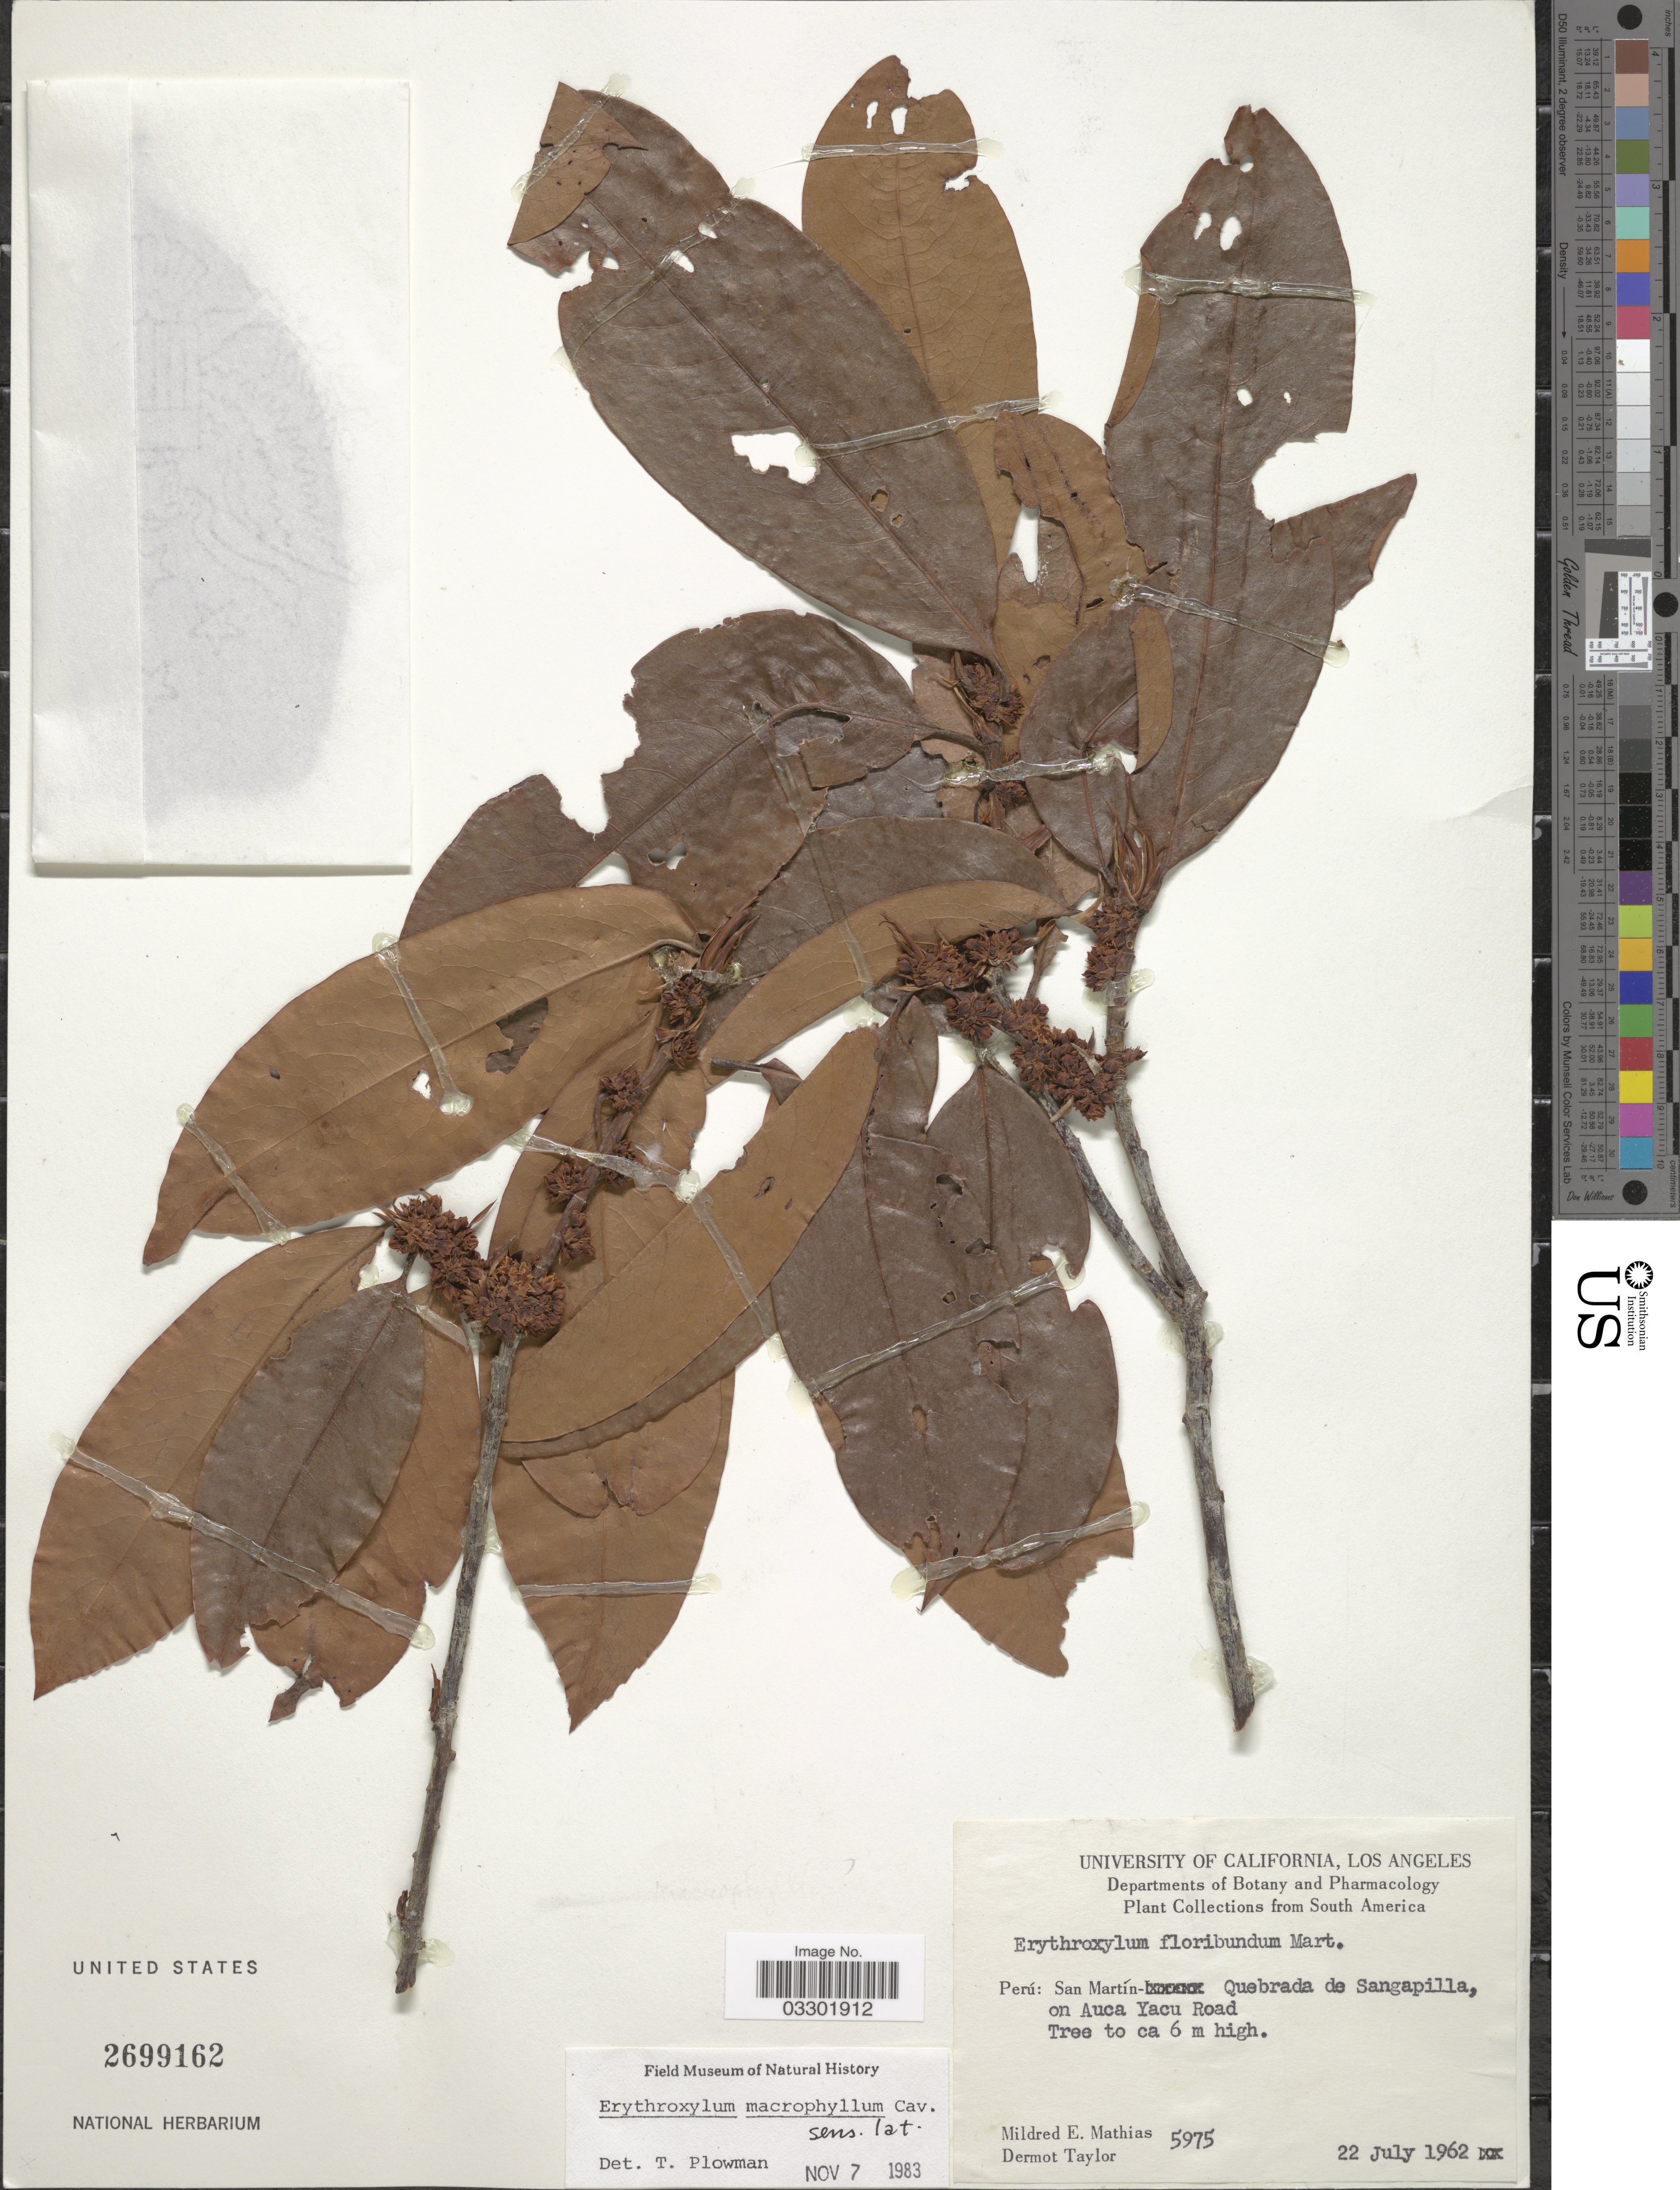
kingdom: Plantae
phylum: Tracheophyta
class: Magnoliopsida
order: Malpighiales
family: Erythroxylaceae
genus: Erythroxylum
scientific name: Erythroxylum macrophyllum var. macrophyllum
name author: Cav.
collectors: M. E. Mathias & D. Taylor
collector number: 5975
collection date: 1962-07-22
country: Peru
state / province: San Martín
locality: Quebrada de Sangapilla, on Auca Yacu Road.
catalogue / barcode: US 2699162